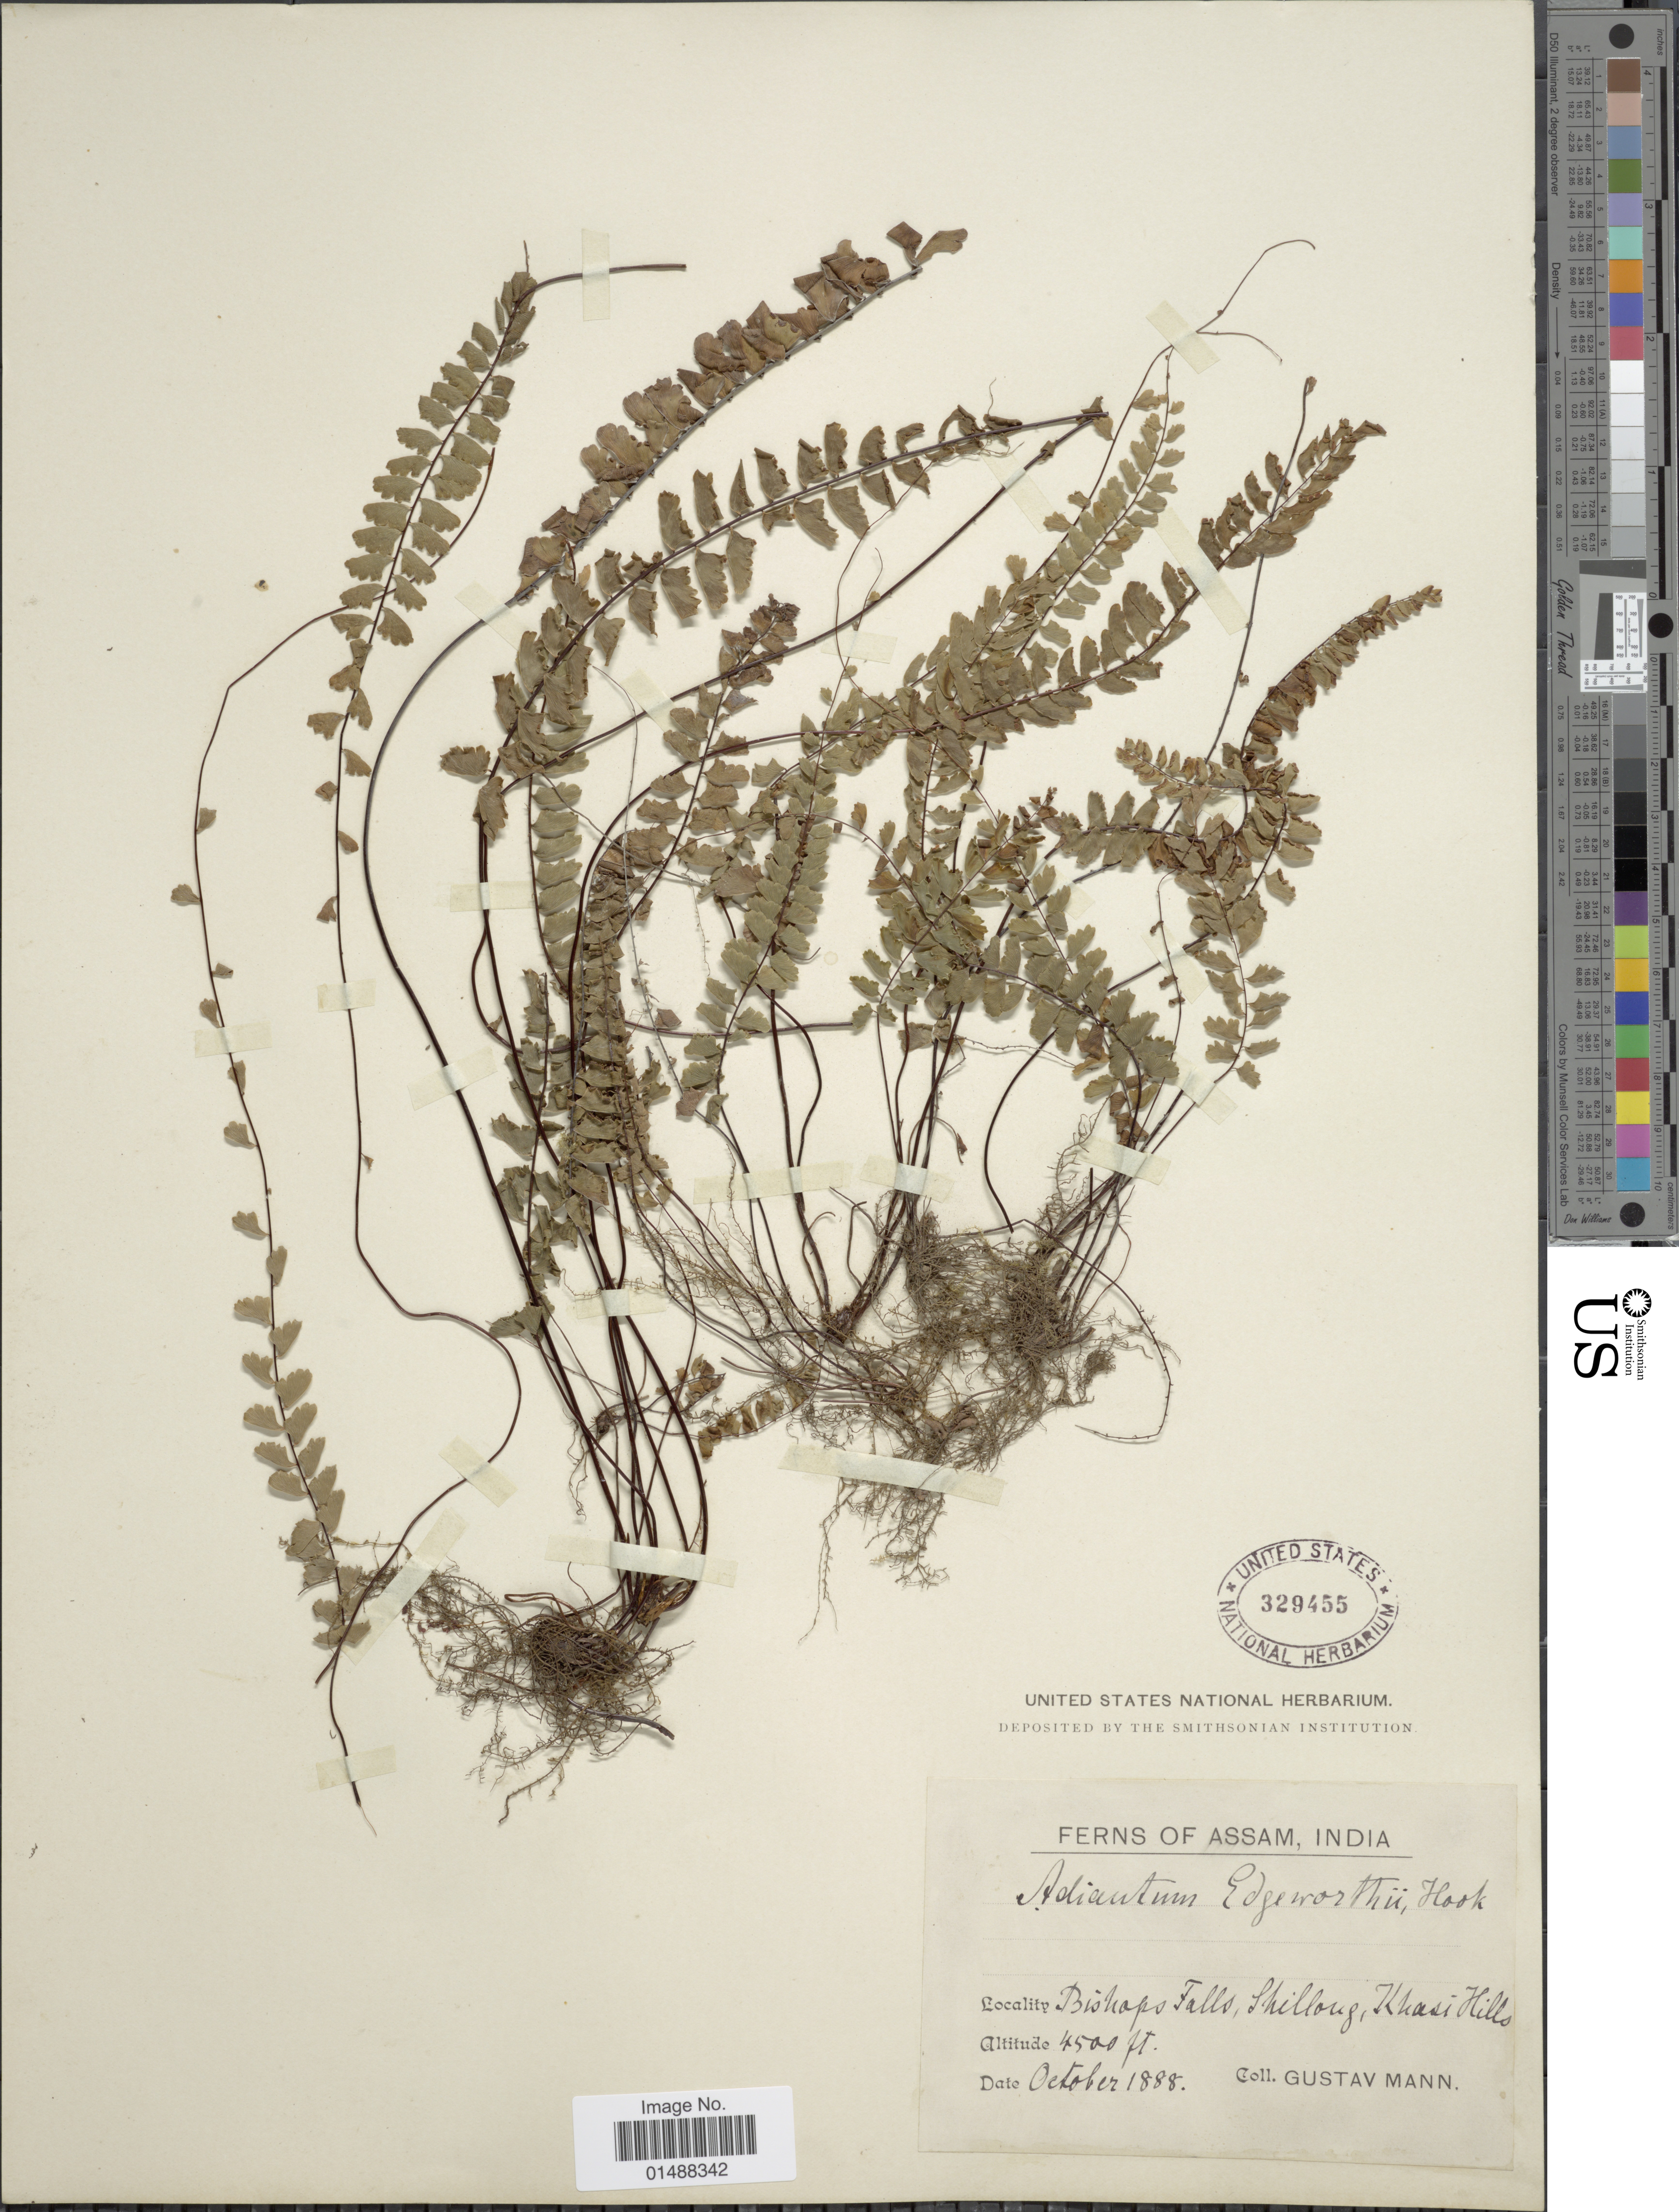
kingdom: Plantae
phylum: Tracheophyta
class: Polypodiopsida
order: Polypodiales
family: Pteridaceae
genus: Adiantum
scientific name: Adiantum edgeworthii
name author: Hook.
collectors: Mann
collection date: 1888-10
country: India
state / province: Meghalaya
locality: Assam, India, Bishops Falls, Shillong, Khasi Hills.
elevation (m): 1372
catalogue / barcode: US 329455